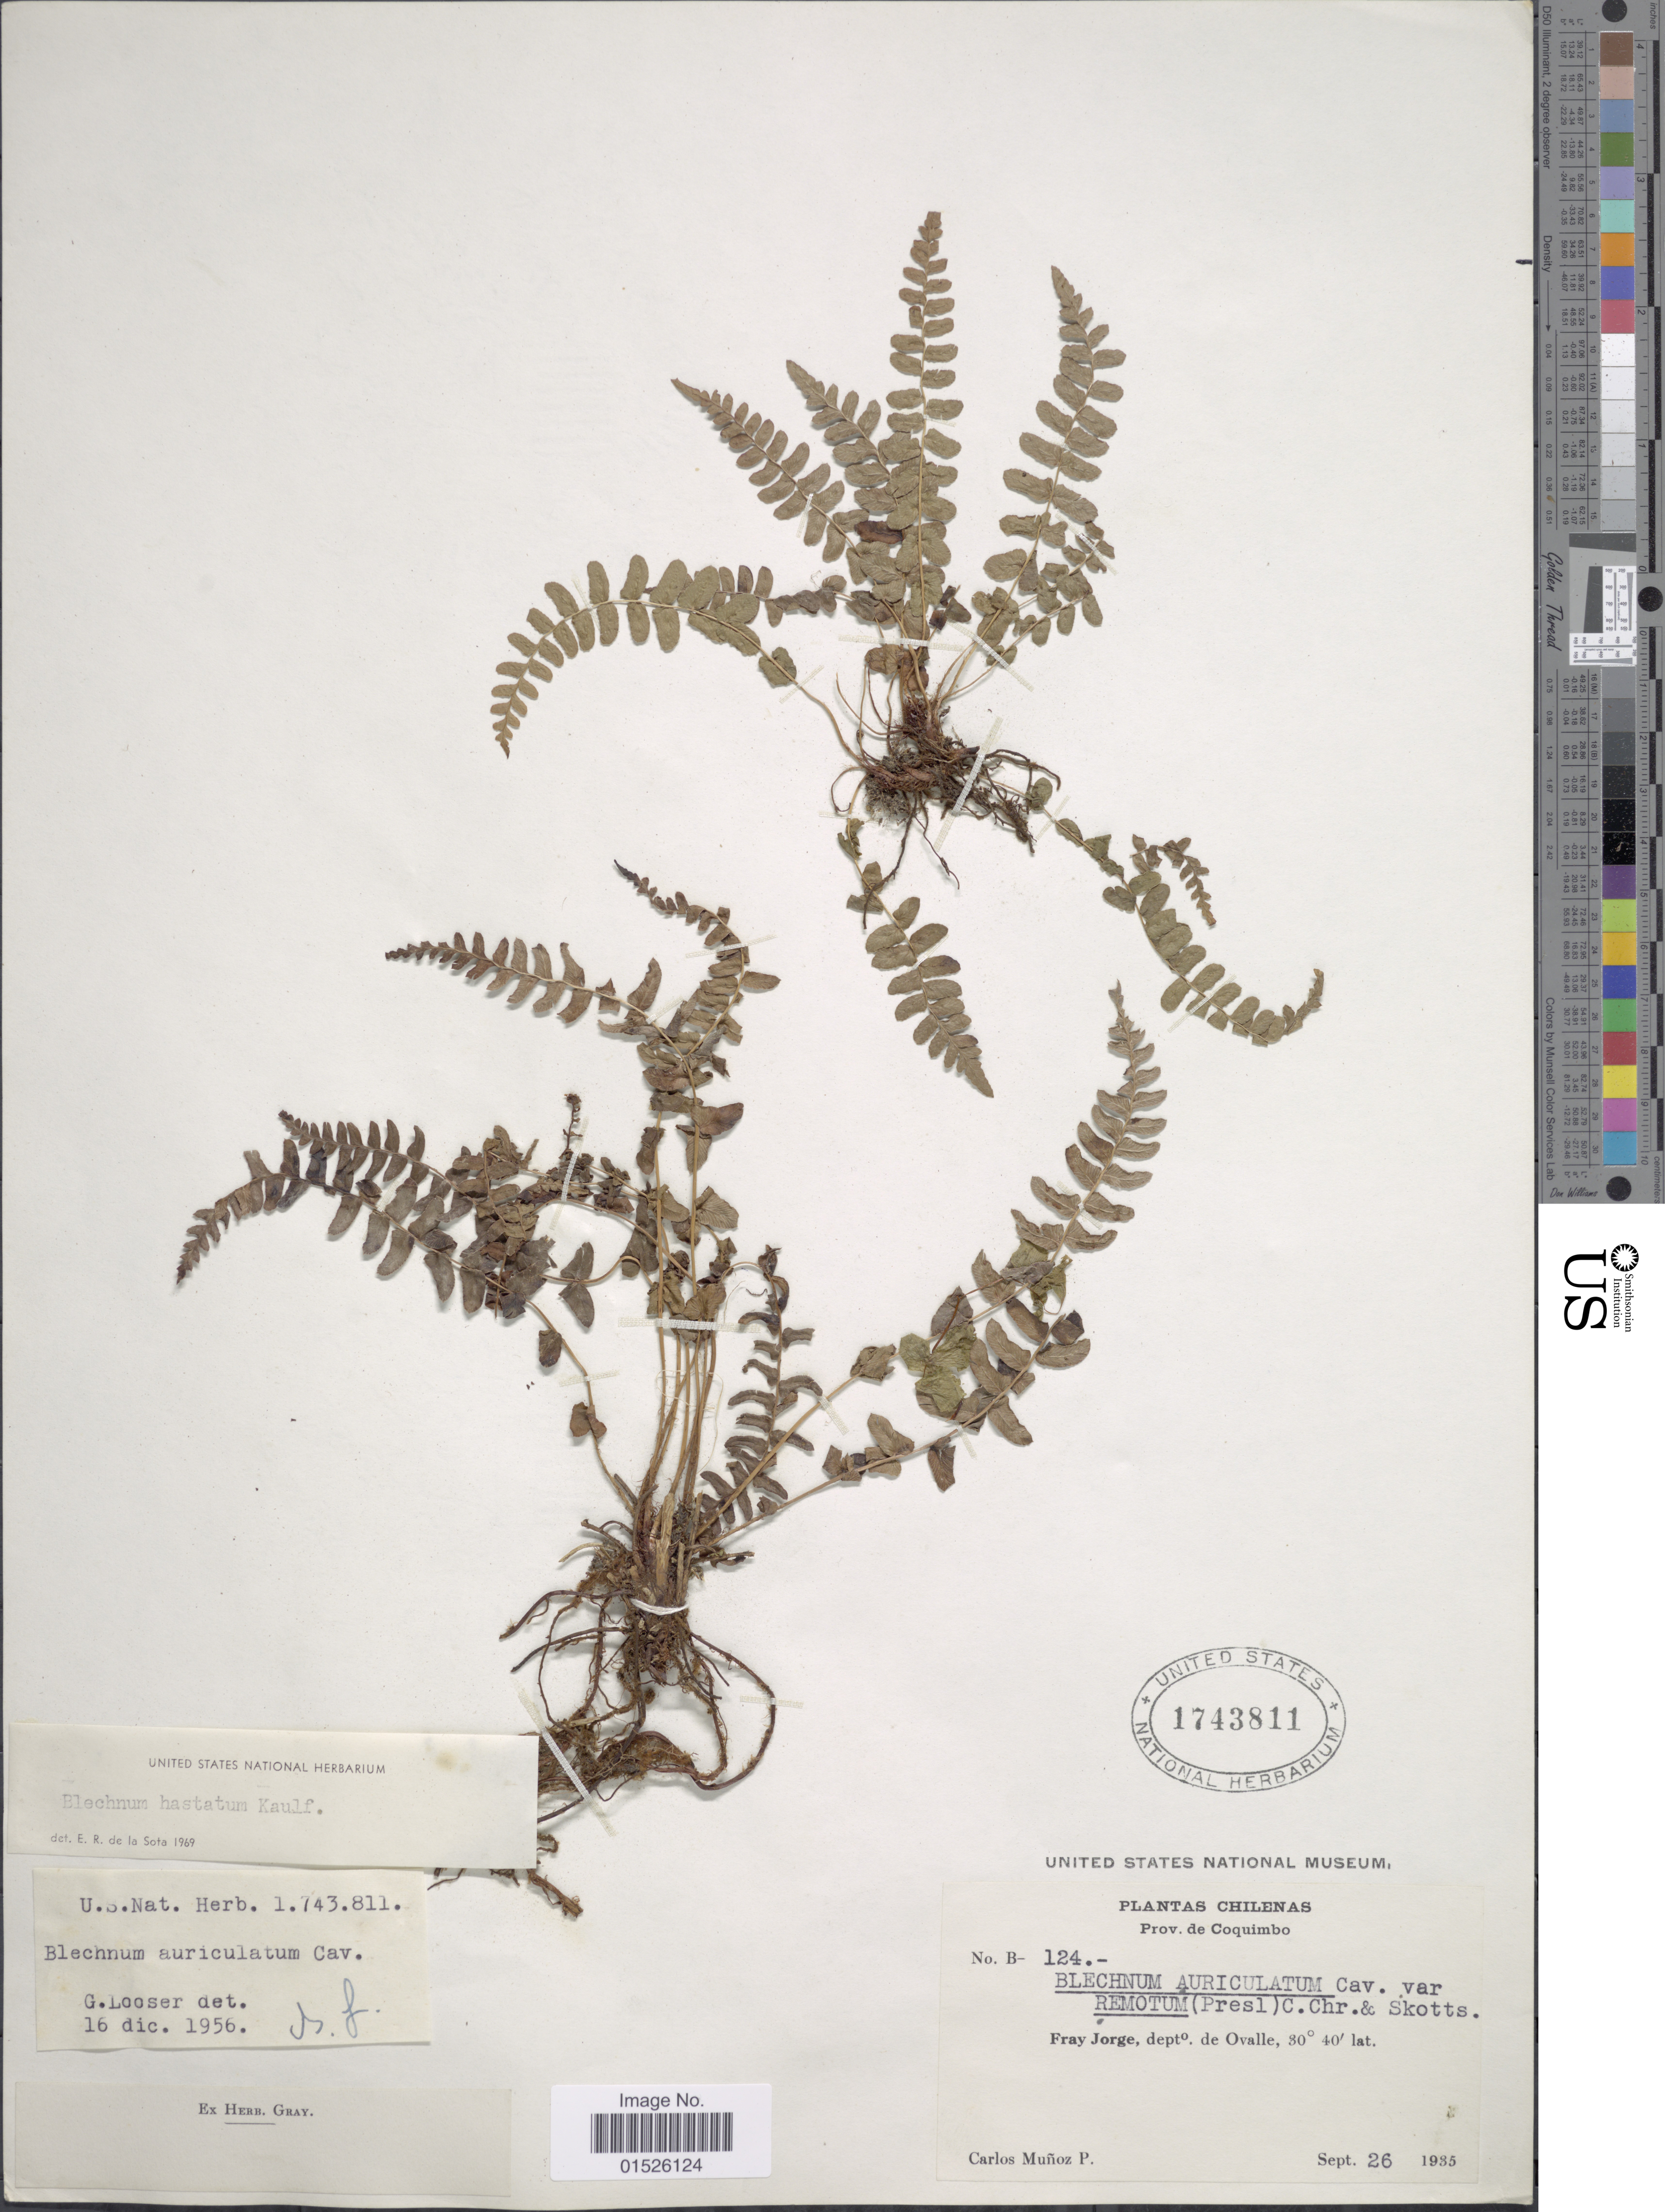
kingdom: Plantae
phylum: Tracheophyta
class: Polypodiopsida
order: Polypodiales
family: Blechnaceae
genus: Blechnum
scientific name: Blechnum hastatum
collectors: C. Muñoz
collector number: B-124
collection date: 1935-09-26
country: Chile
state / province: Coquimbo (IV)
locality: Chilenas, prov de Coquimbo. Fray Jorge, deptº, de Ovalle.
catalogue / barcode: US 1743811